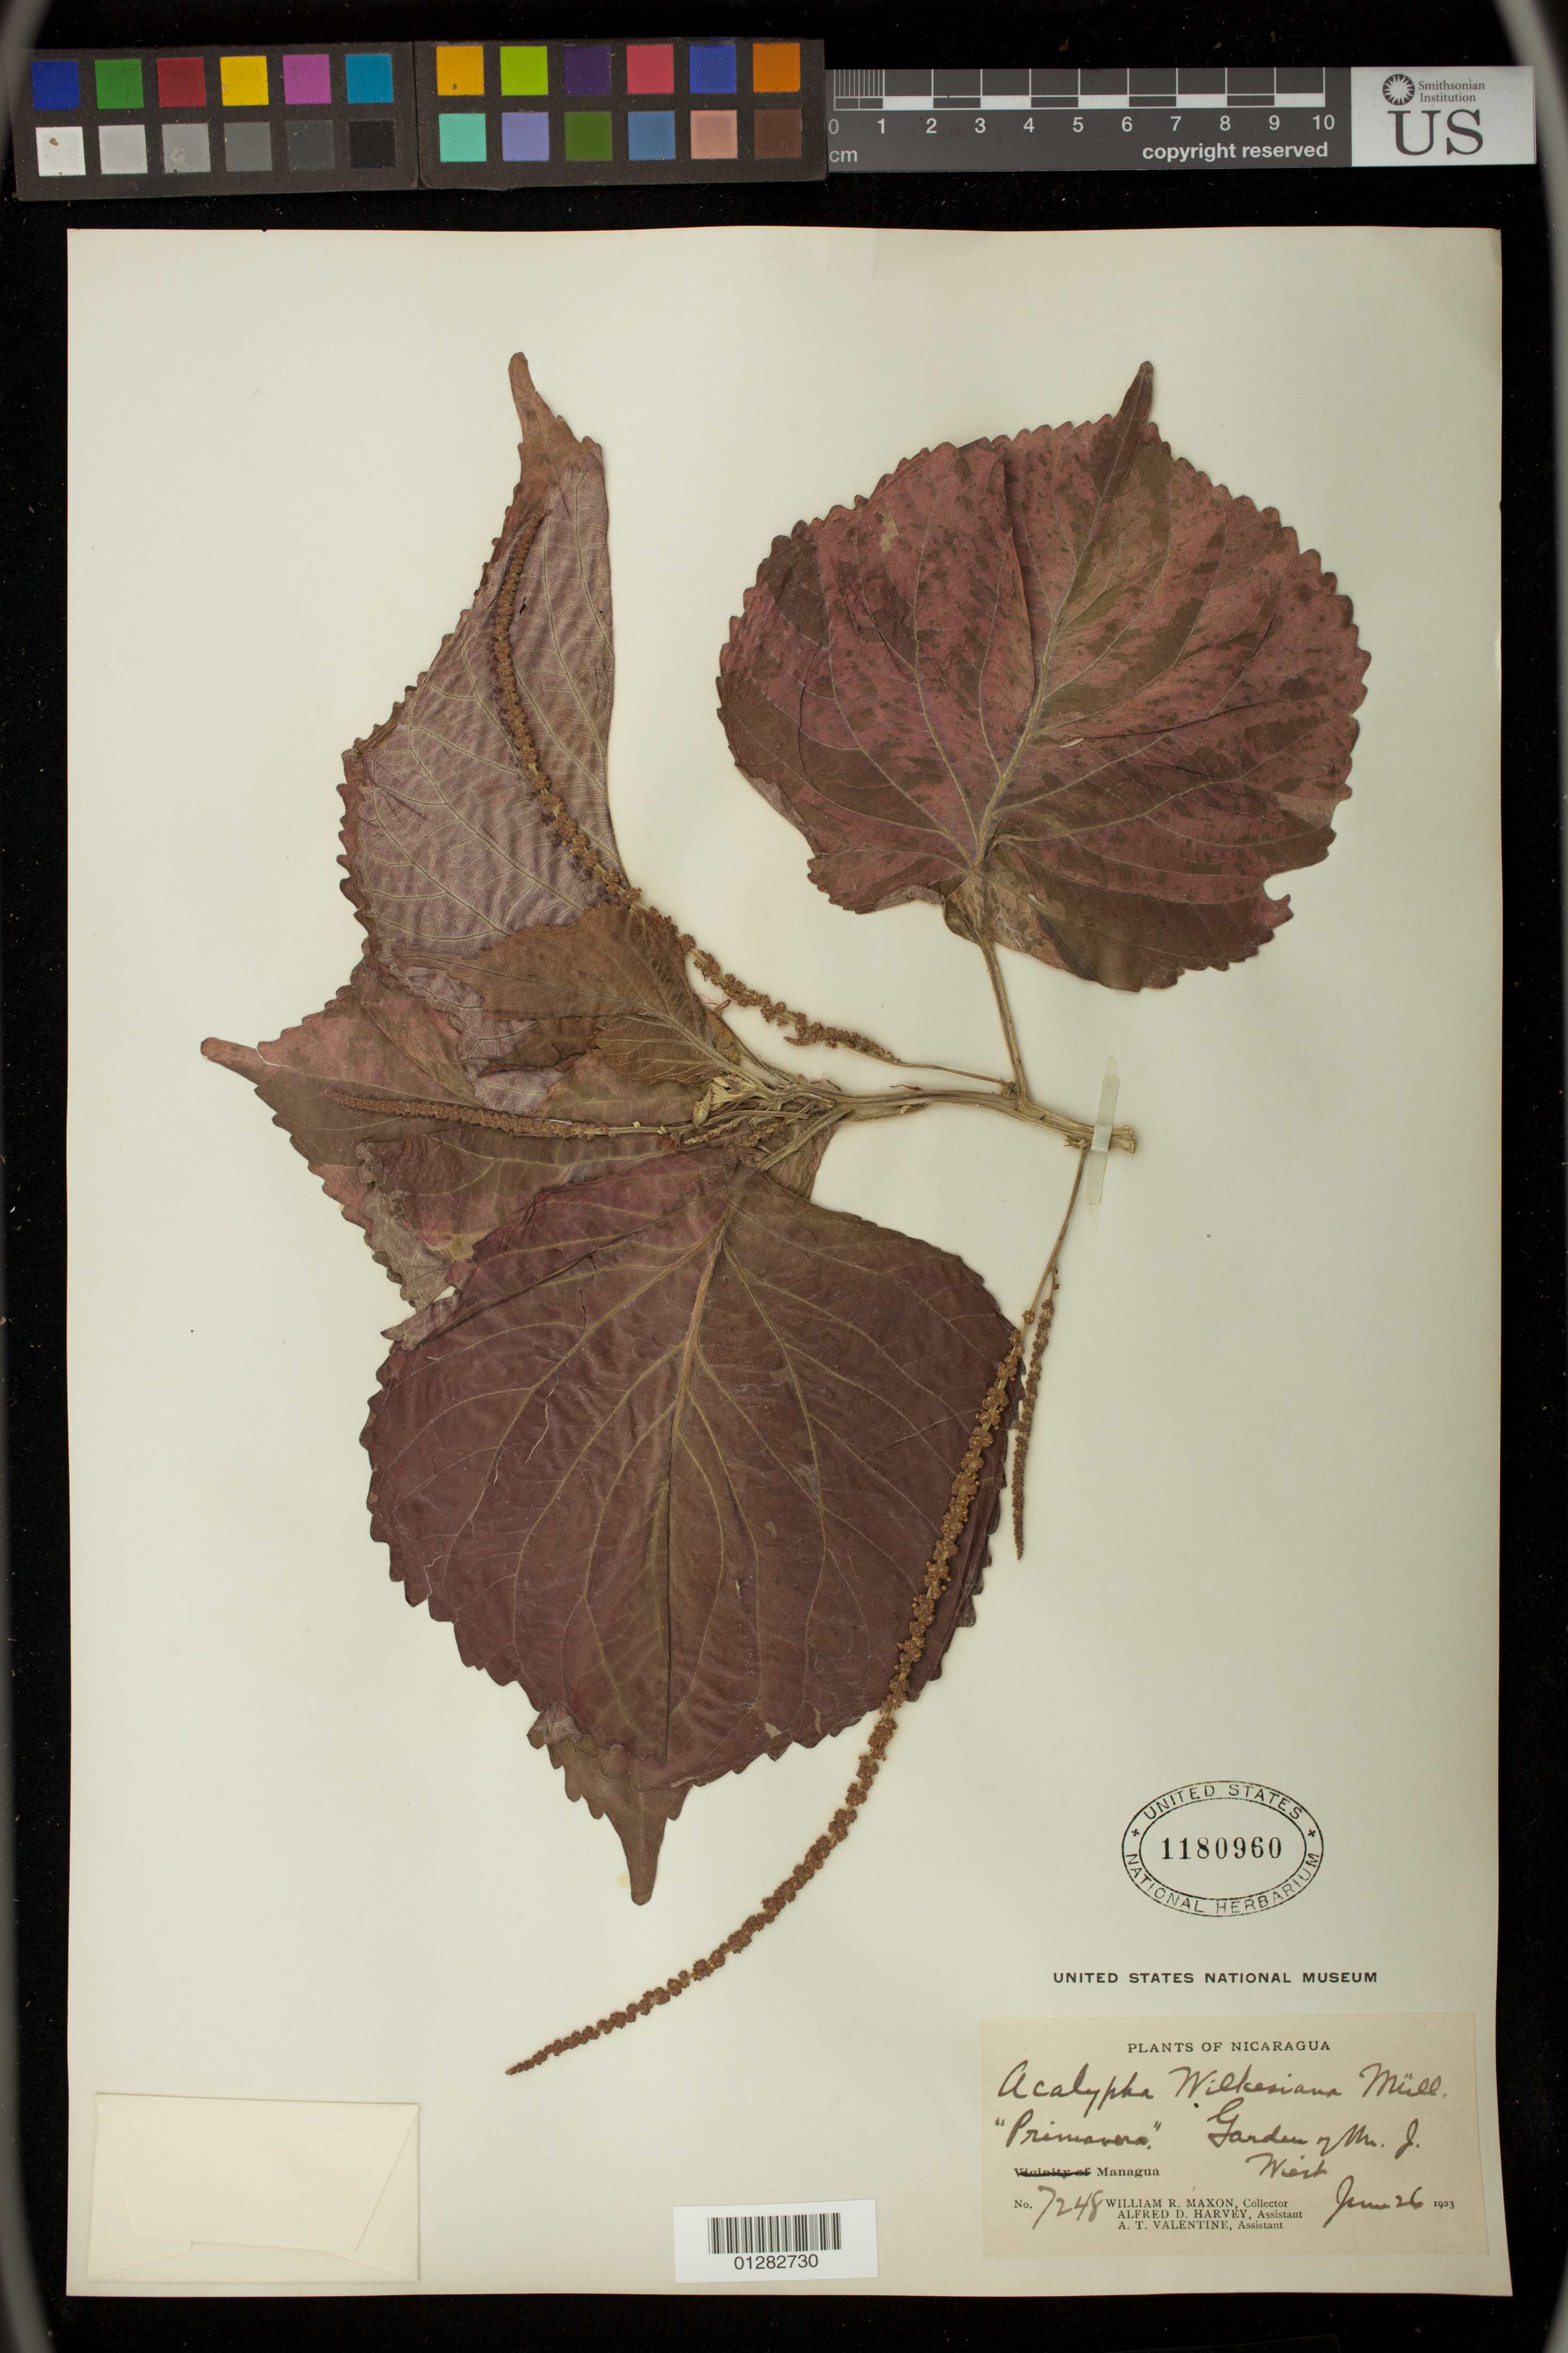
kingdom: Plantae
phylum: Tracheophyta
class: Magnoliopsida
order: Malpighiales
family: Euphorbiaceae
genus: Acalypha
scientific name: Acalypha wilkesiana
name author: Müll. Arg. in DC.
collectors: W. R. Maxon, A. D. Harvey & A. Valentine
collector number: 7248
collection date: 1923-06-26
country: Nicaragua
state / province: Managua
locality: "Primavera". Garden of Mr. J. West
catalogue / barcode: US 1180960